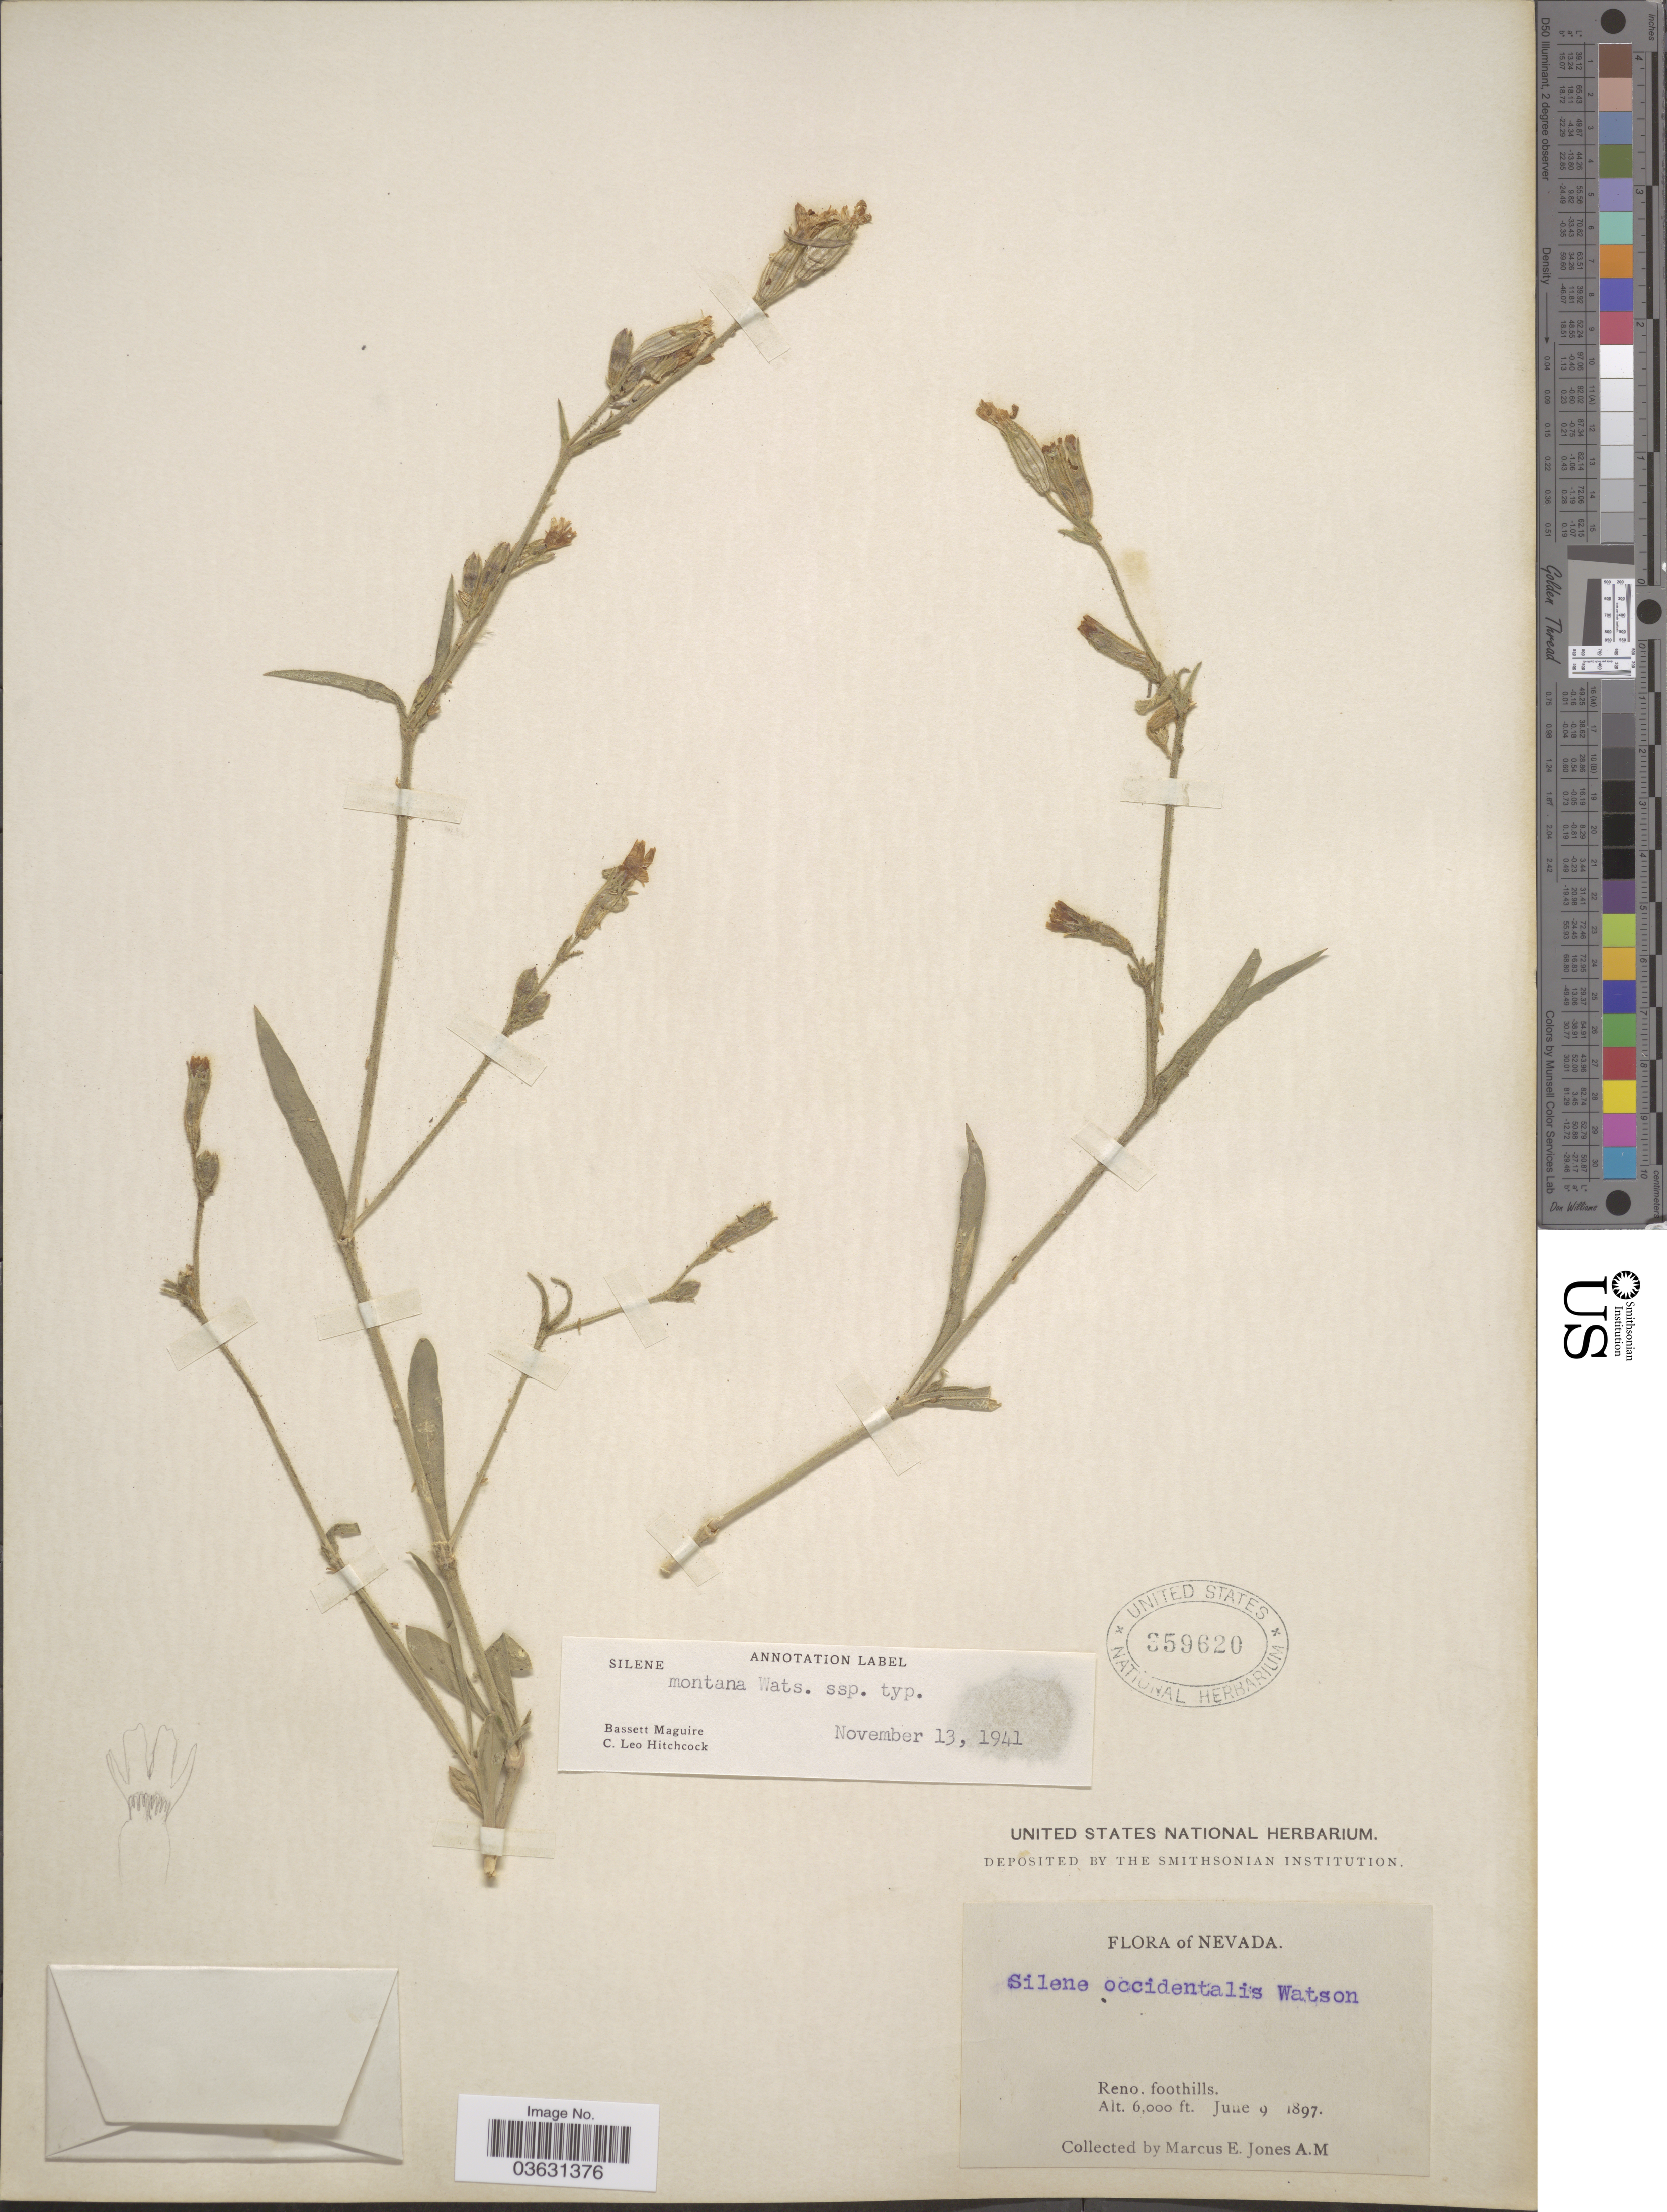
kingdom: Plantae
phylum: Tracheophyta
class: Magnoliopsida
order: Caryophyllales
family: Caryophyllaceae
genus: Silene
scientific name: Silene montana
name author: Arrond.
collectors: M. E. Jones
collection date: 1897-06-09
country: United States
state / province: Nevada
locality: Reno, foothills.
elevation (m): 1829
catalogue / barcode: US 359620